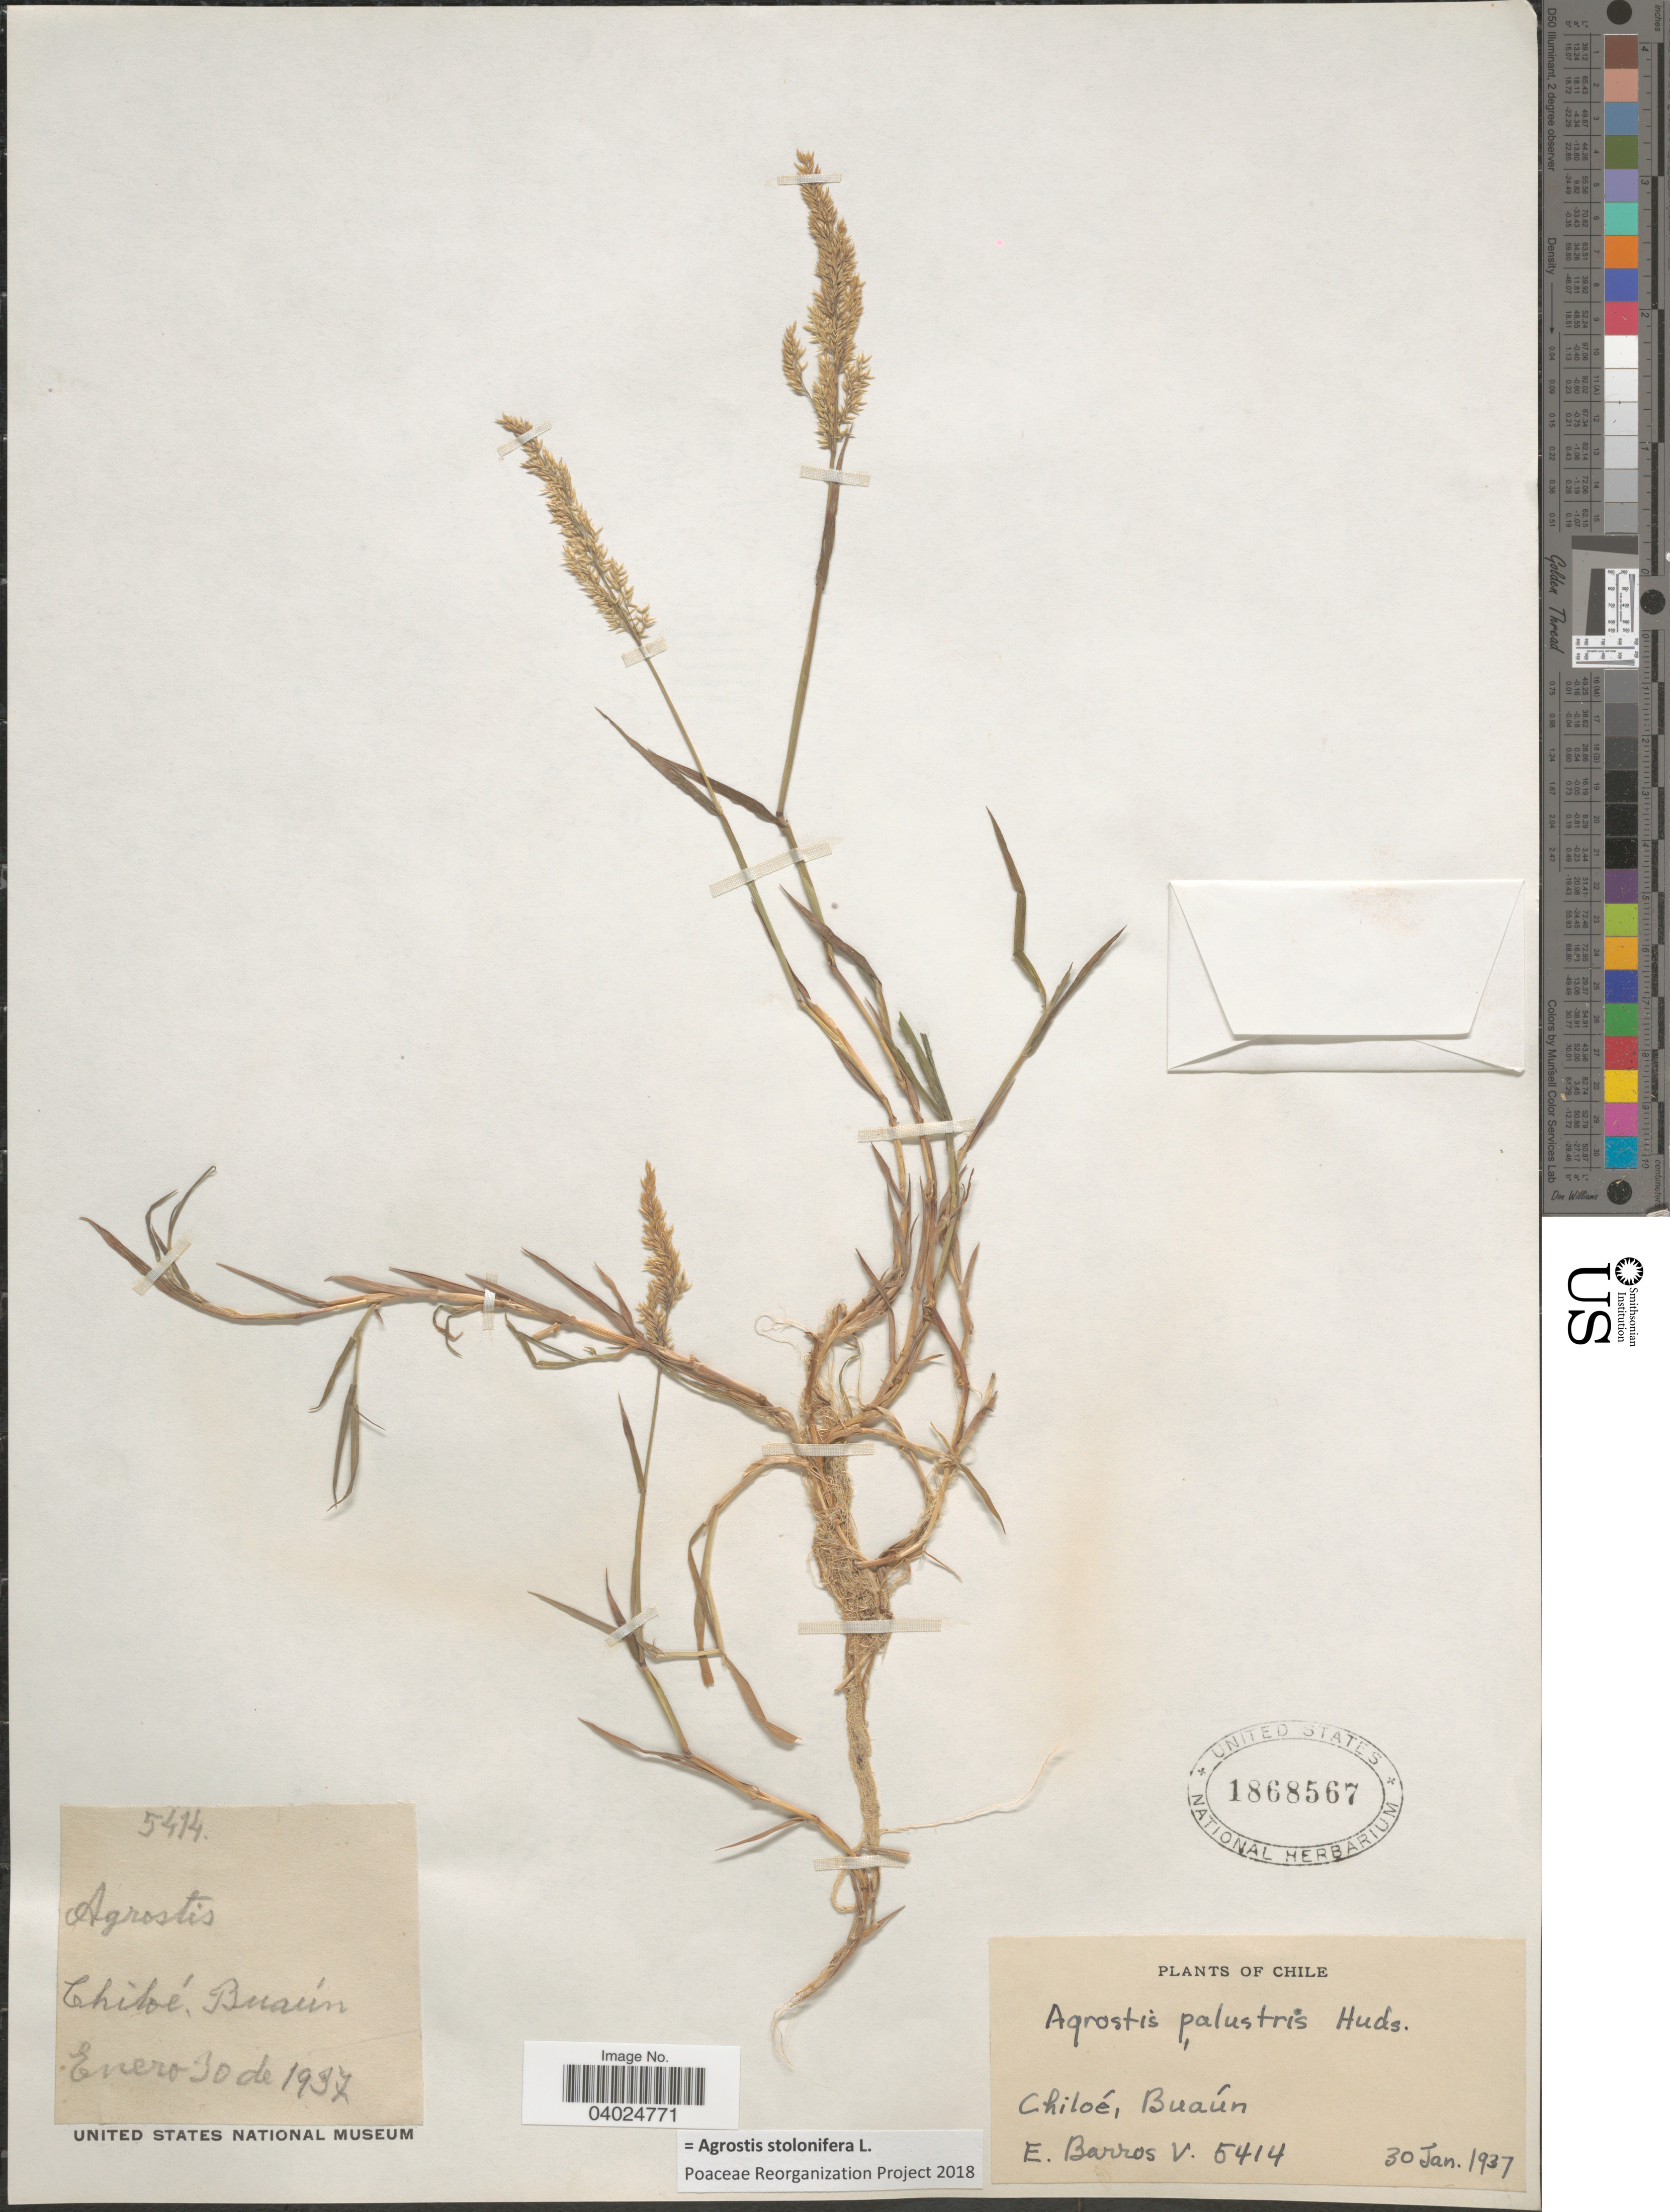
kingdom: Plantae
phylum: Tracheophyta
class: Liliopsida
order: Poales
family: Poaceae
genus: Agrostis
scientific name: Agrostis stolonifera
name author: L.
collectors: E. Barros V.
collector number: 5414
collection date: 1937-01-30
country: Chile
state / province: Arica y Parinacota (XV)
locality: Chiloé, Buaún.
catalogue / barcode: US 1868567